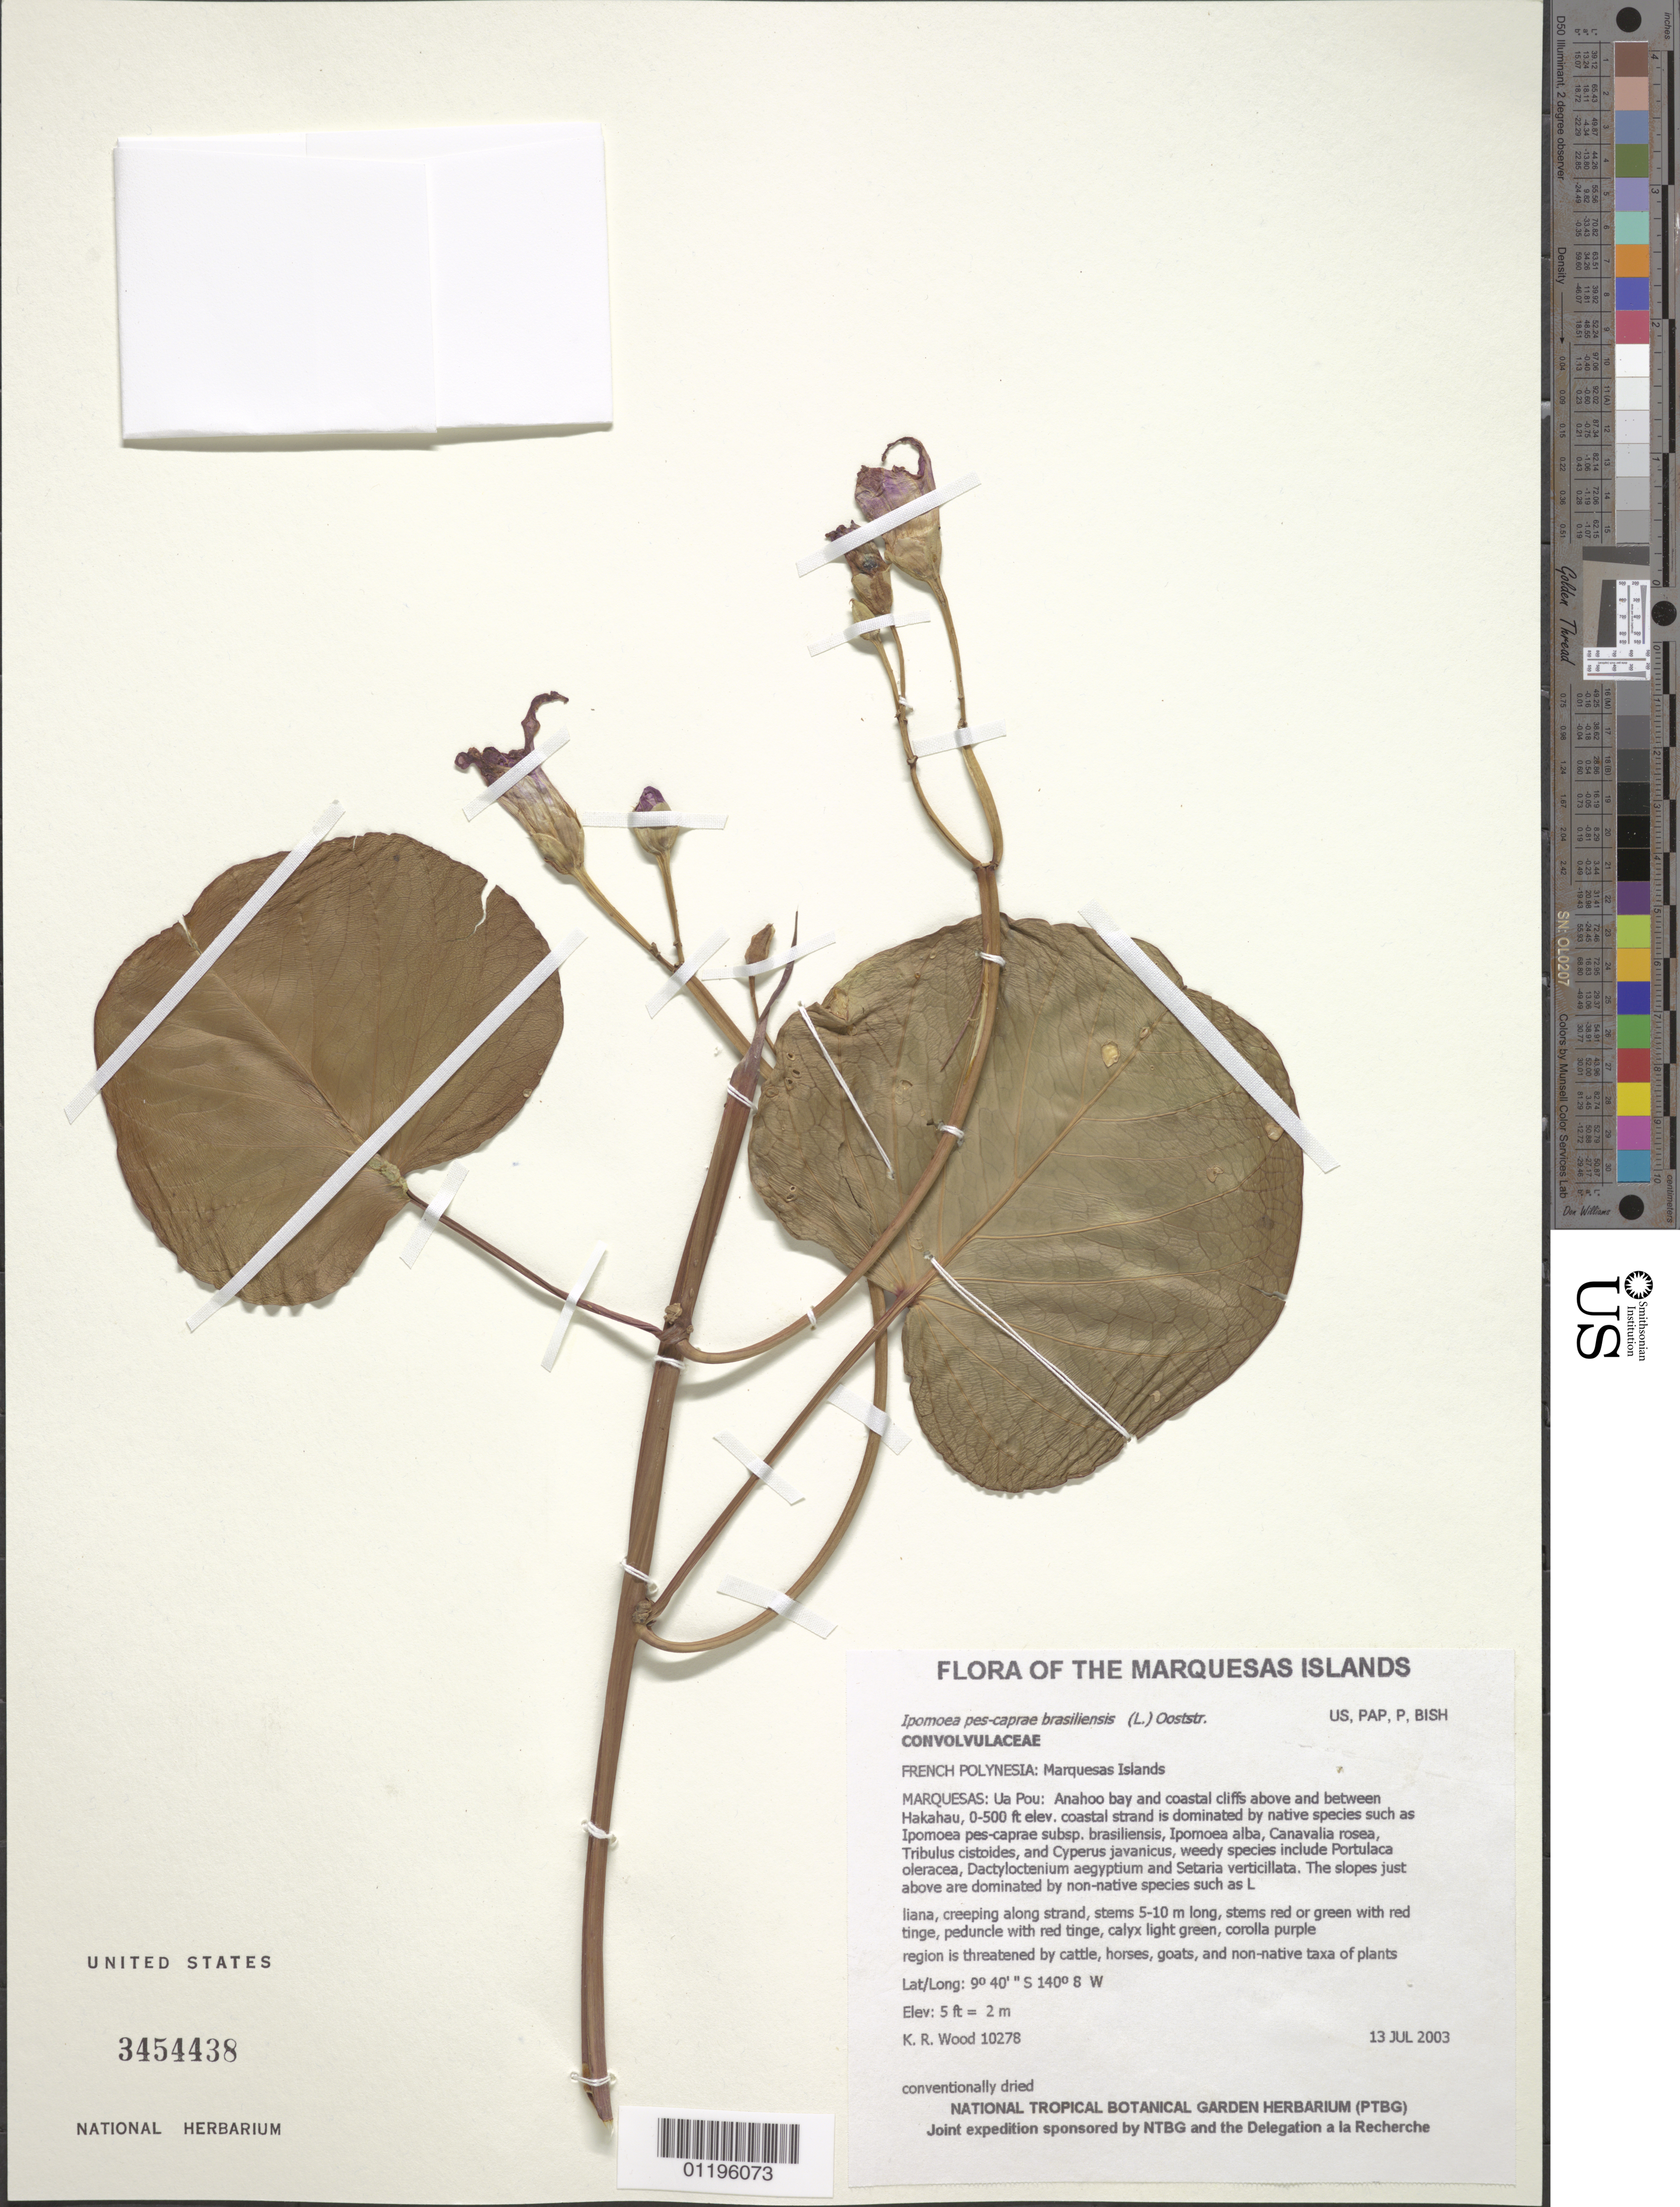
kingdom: Plantae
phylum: Tracheophyta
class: Magnoliopsida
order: Solanales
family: Convolvulaceae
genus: Ipomoea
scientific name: Ipomoea pes-caprae subsp. brasiliensis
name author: (L.) Ooststr.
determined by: Lorence, David H., (PTBG), National Tropical Botanical Garden (UNITED STATES)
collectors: K. R. Wood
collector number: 10278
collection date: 2003-07-13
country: French Polynesia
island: Ua Pou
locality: Anahoo bay and coastal cliffs above and between Hakahau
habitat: Bottom, E aspect, flat slope, open, dry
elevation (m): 2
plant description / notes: Cattle, horses, goats, and non-native taxa of plants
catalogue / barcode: US 3454438